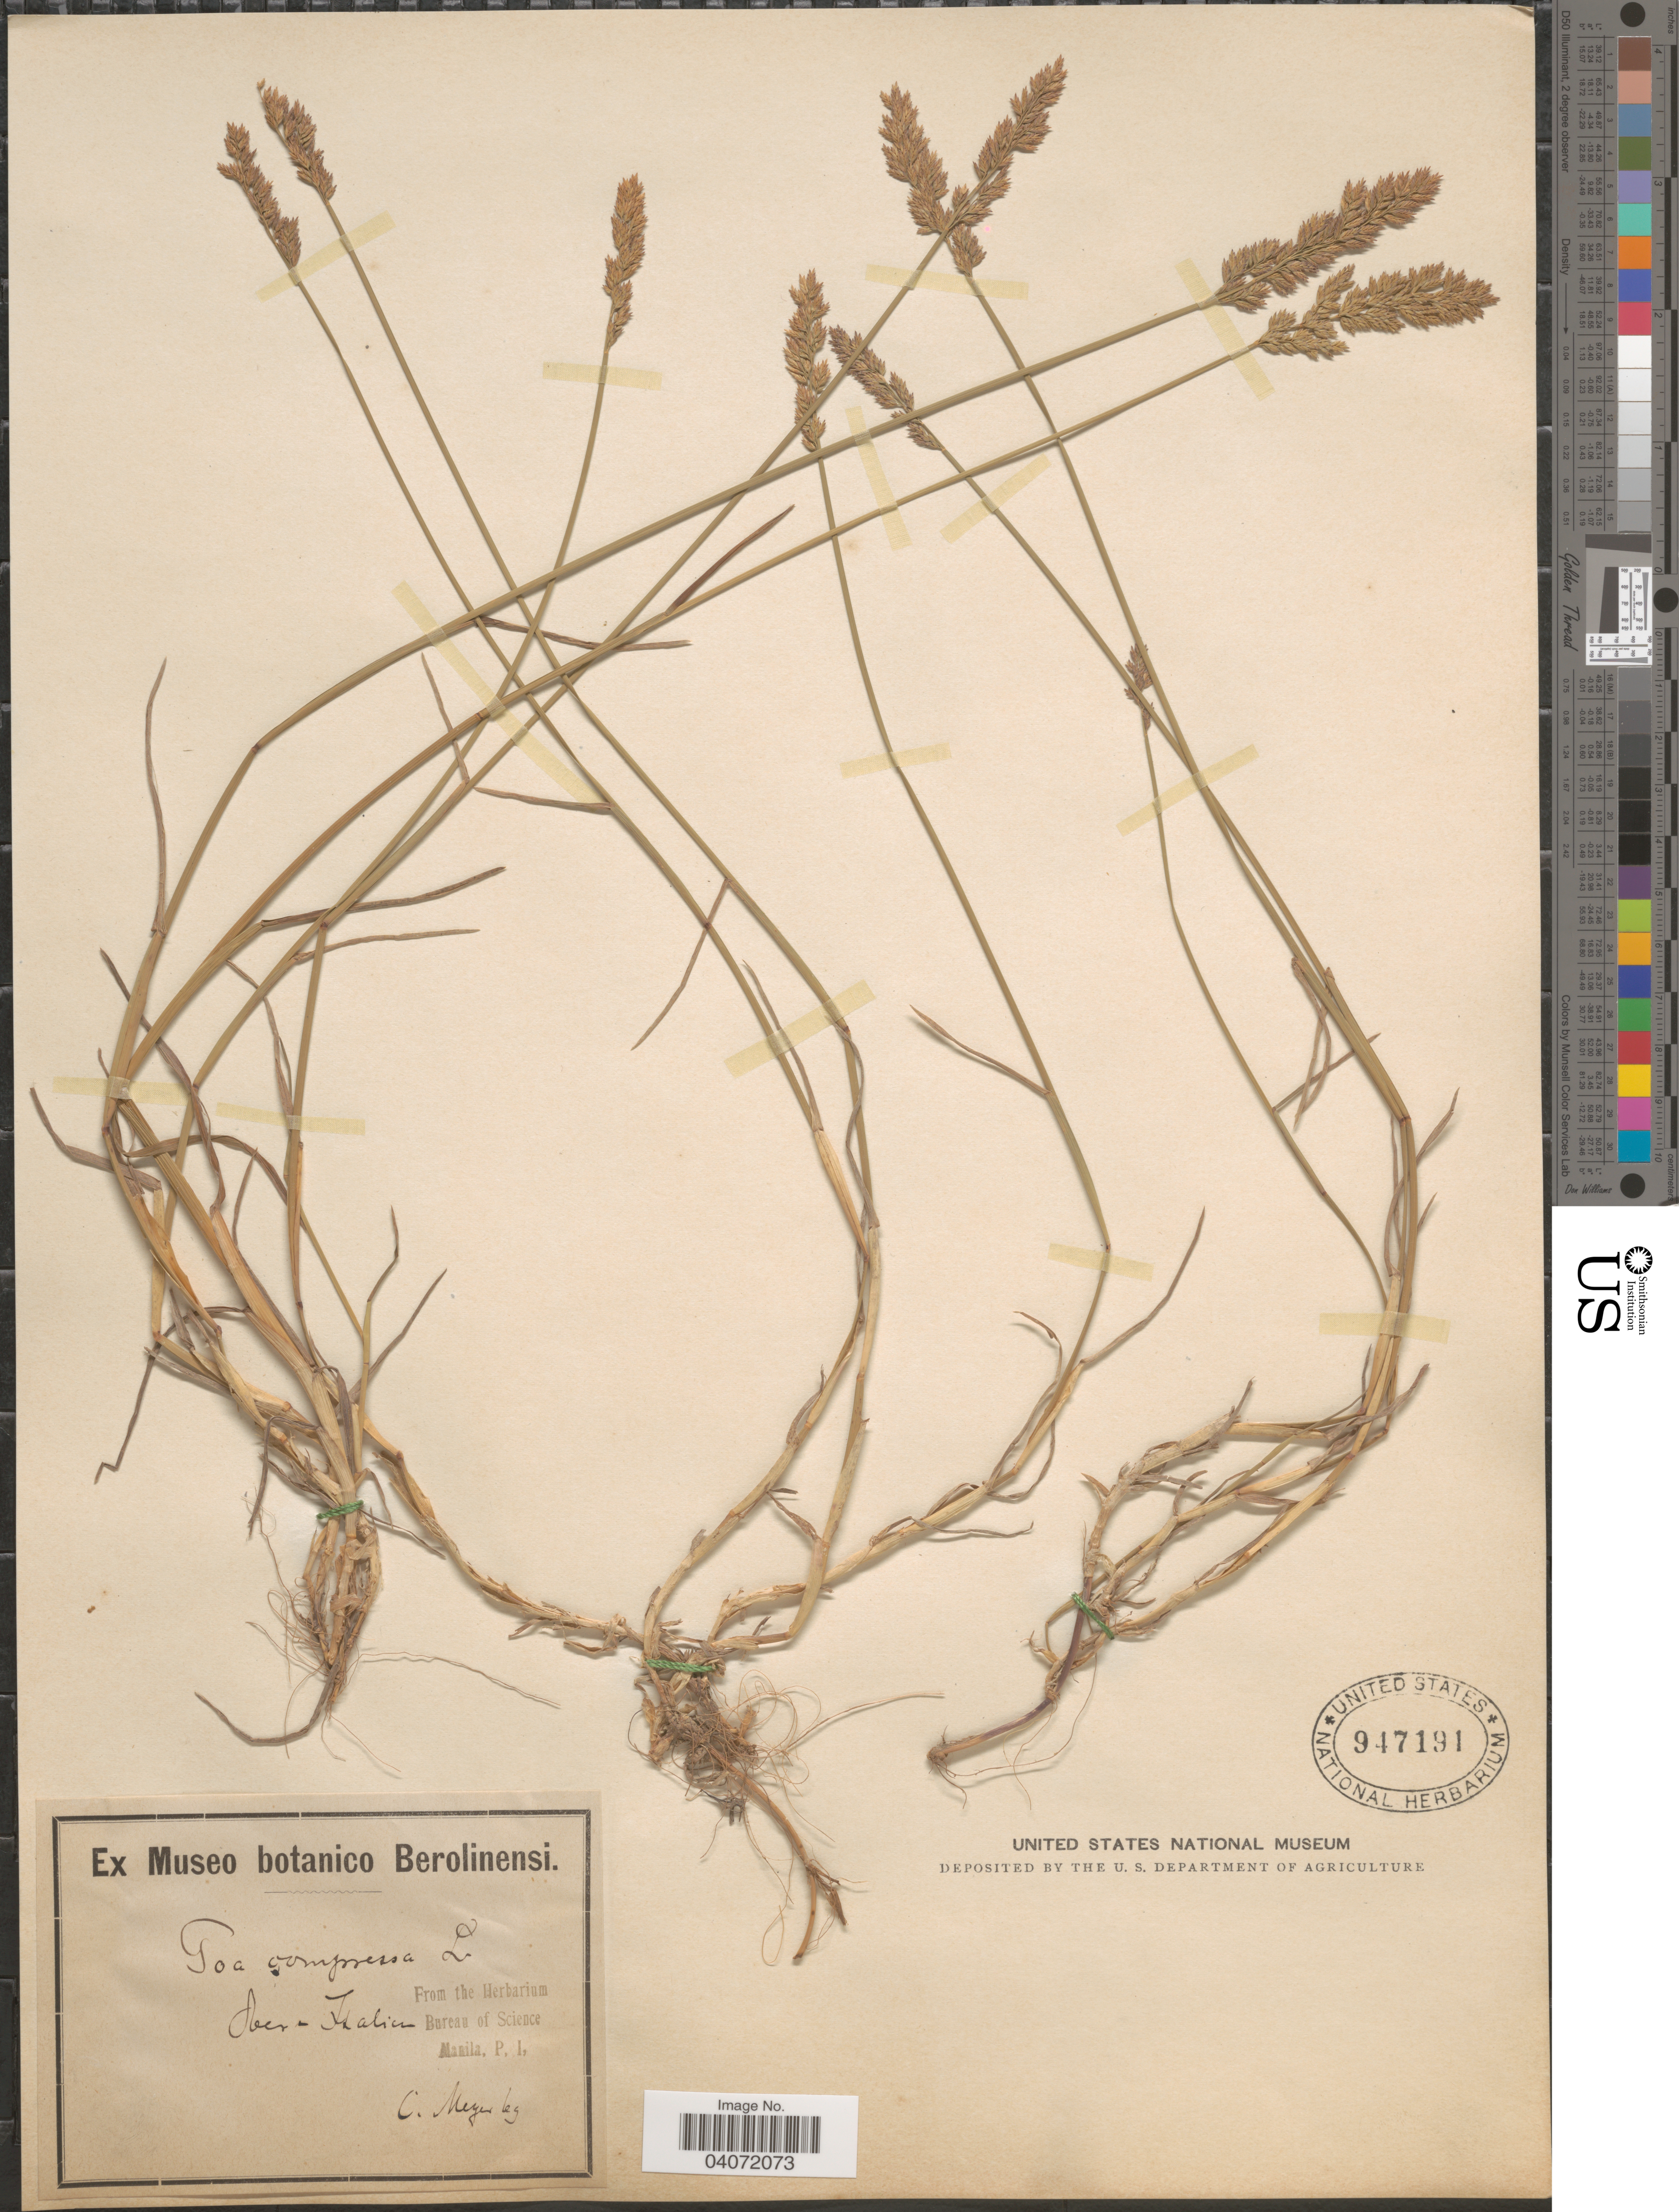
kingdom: Plantae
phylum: Tracheophyta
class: Liliopsida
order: Poales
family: Poaceae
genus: Poa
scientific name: Poa compressa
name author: L.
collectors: C. Meyer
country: Italy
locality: Ober-Italia.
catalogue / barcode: US 947191